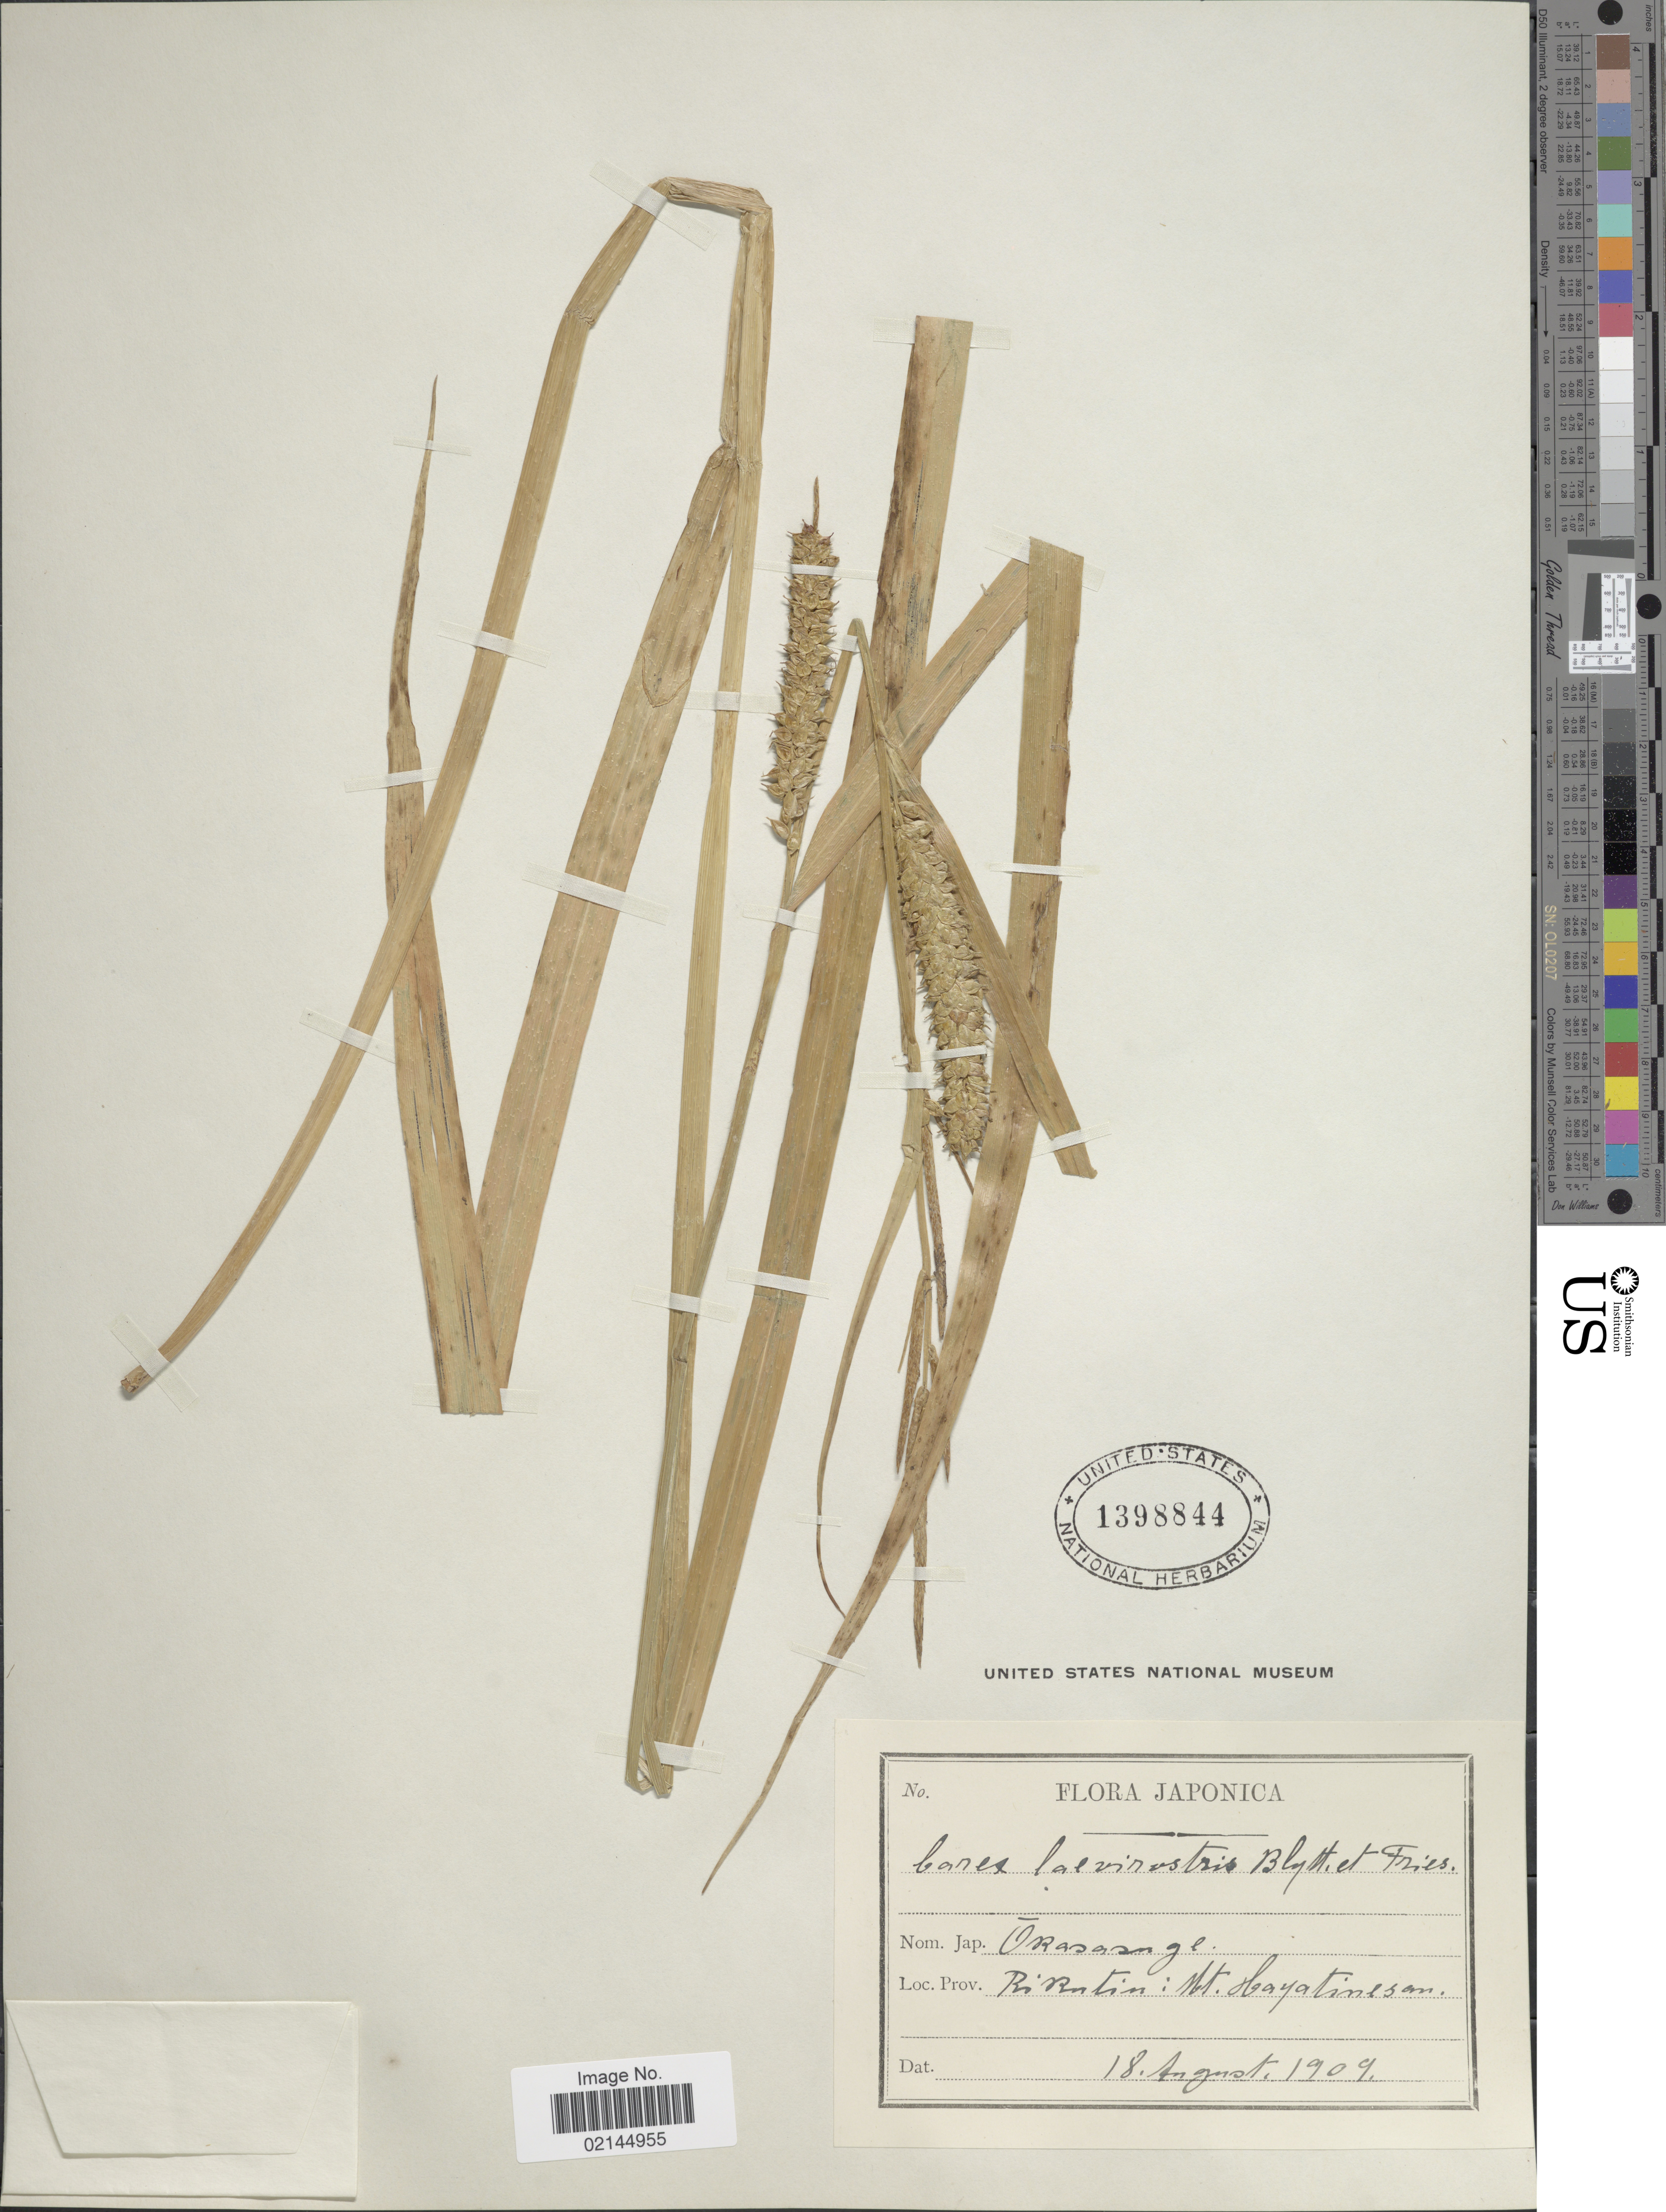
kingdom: Plantae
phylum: Tracheophyta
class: Liliopsida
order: Poales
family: Cyperaceae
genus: Carex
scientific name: Carex utriculata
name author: Boott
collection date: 1909-08-18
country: Japan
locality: Okasasnge, Rirutin: Mt. Hayatinesam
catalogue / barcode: US 1398844